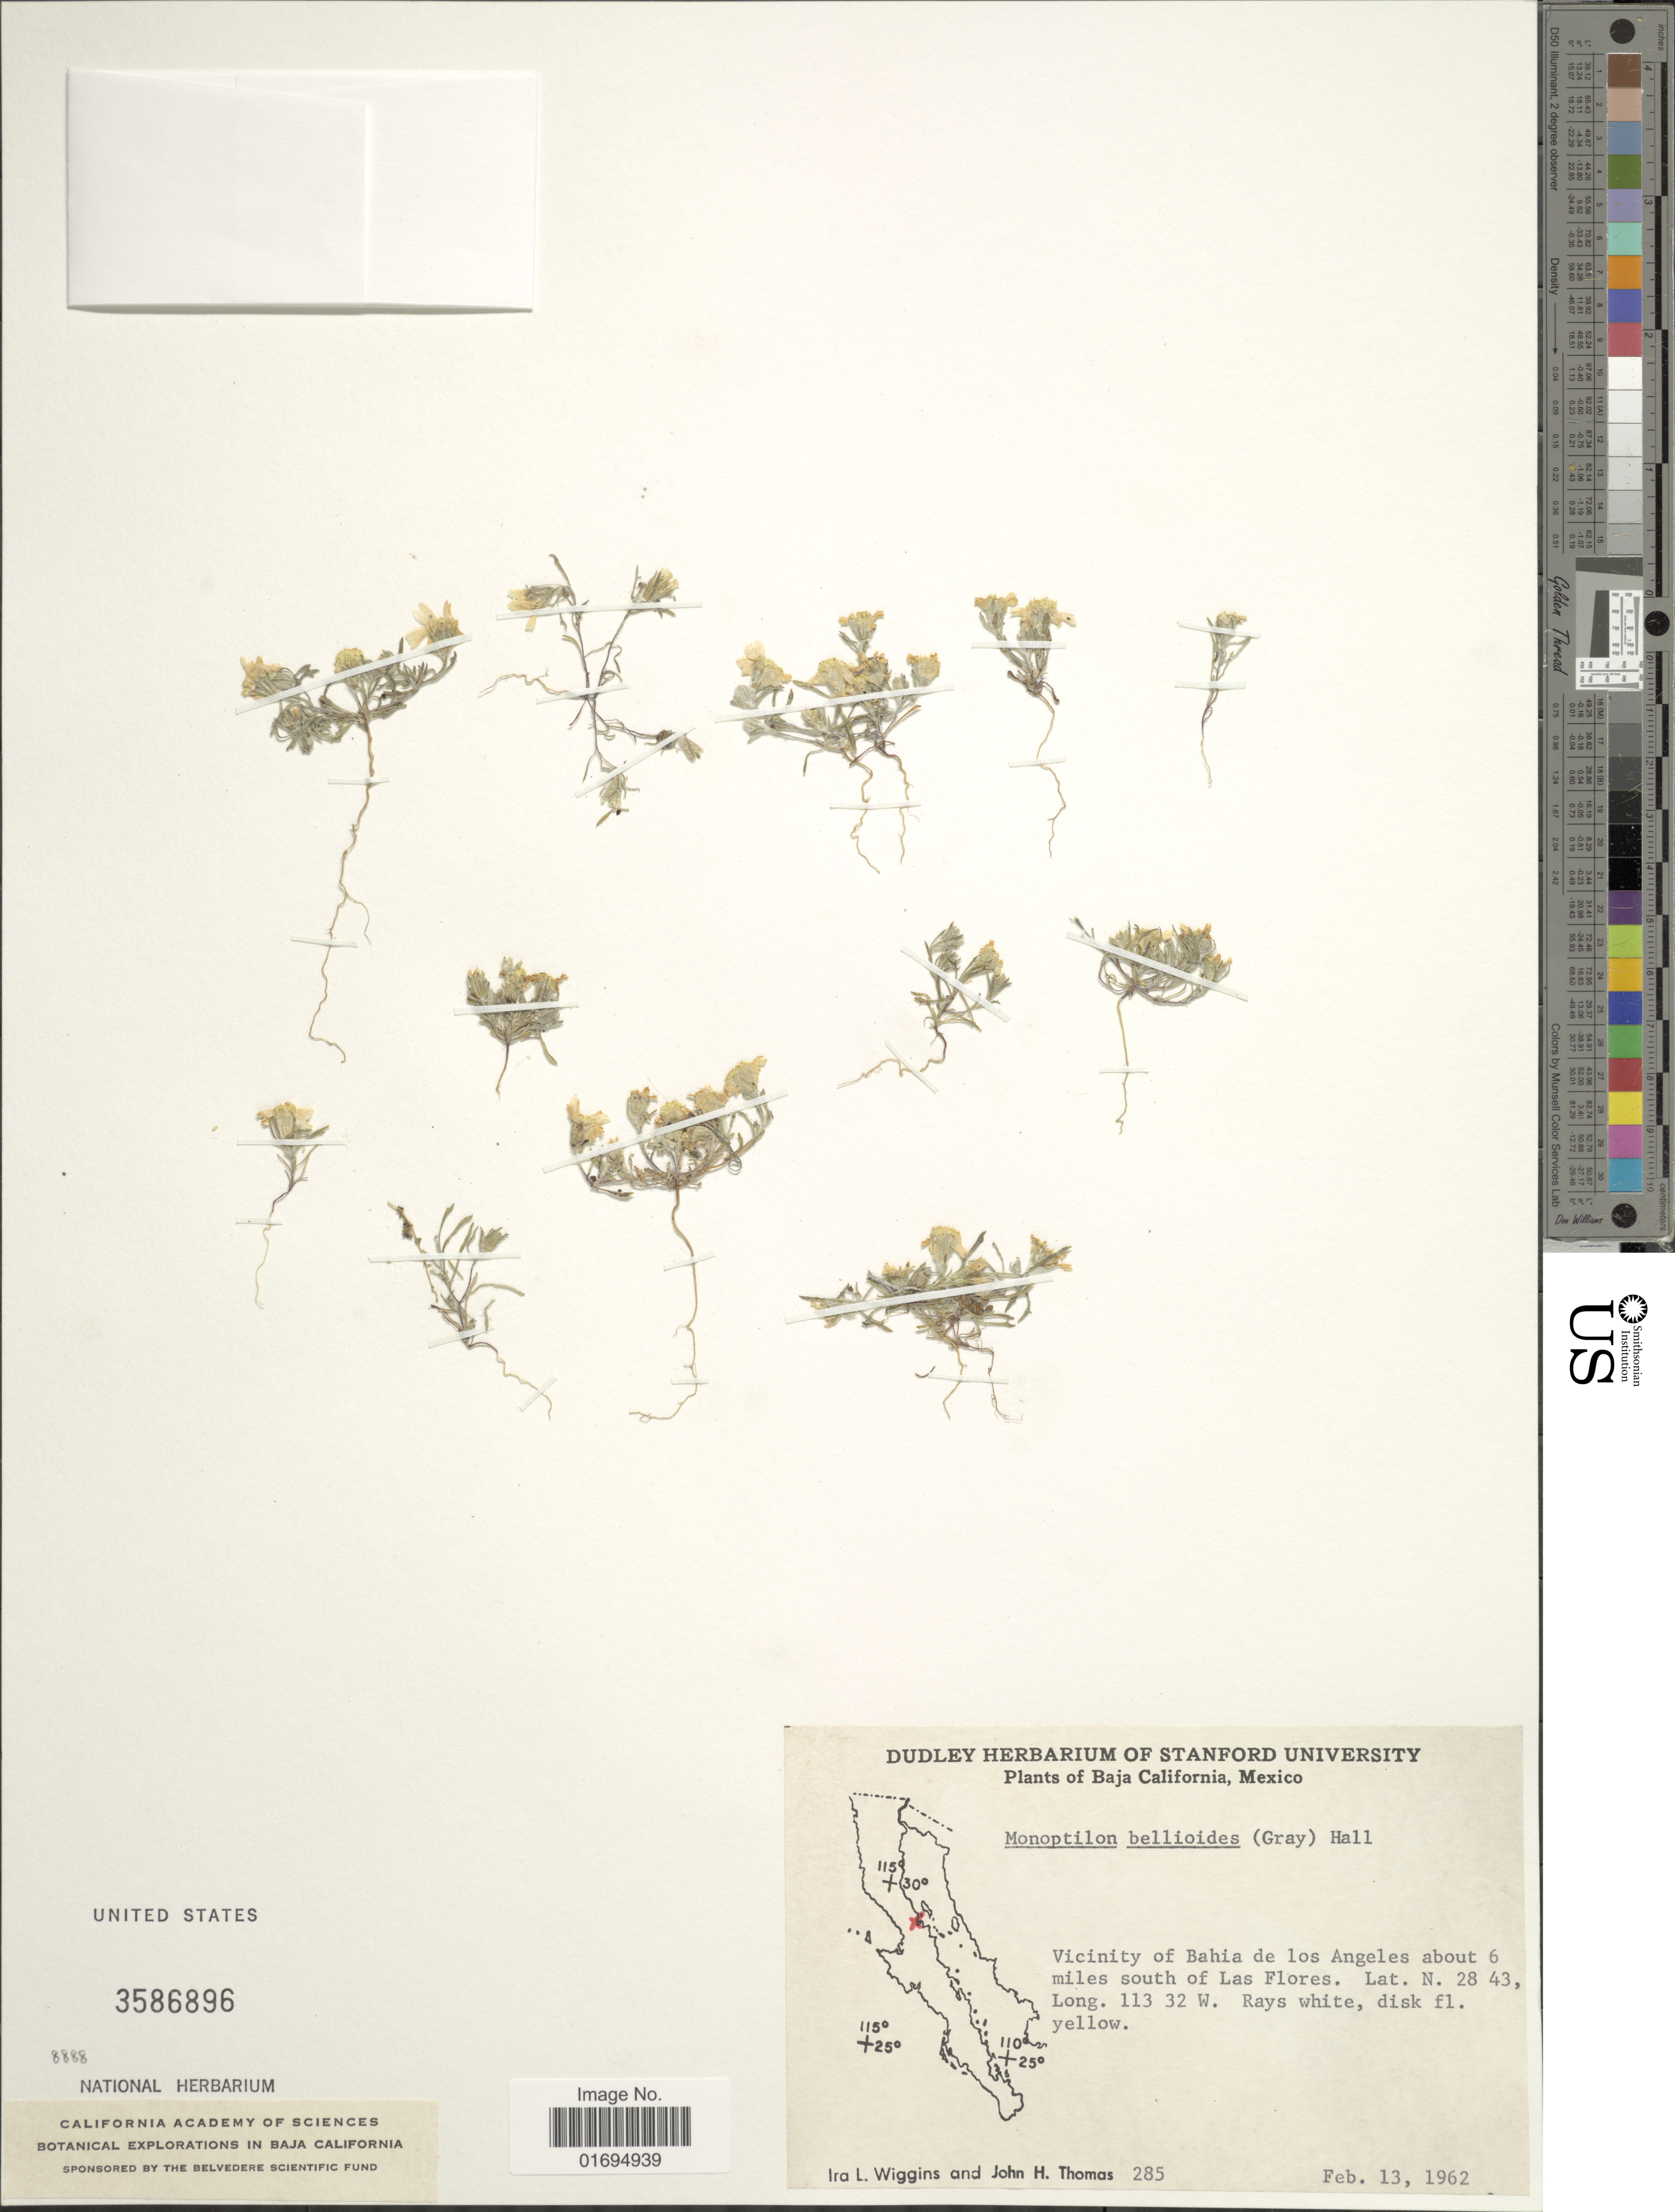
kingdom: Plantae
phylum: Tracheophyta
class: Magnoliopsida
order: Asterales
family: Asteraceae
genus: Monoptilon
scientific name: Monoptilon bellioides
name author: (A. Gray) H.M. Hall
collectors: I. L. Wiggins & J. H. Thomas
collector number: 285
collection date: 1962-02-13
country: Mexico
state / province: Baja California Sur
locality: Vicinity of Bahia de los Angeles about 6 miles south of Las Flores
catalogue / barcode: US 3586896